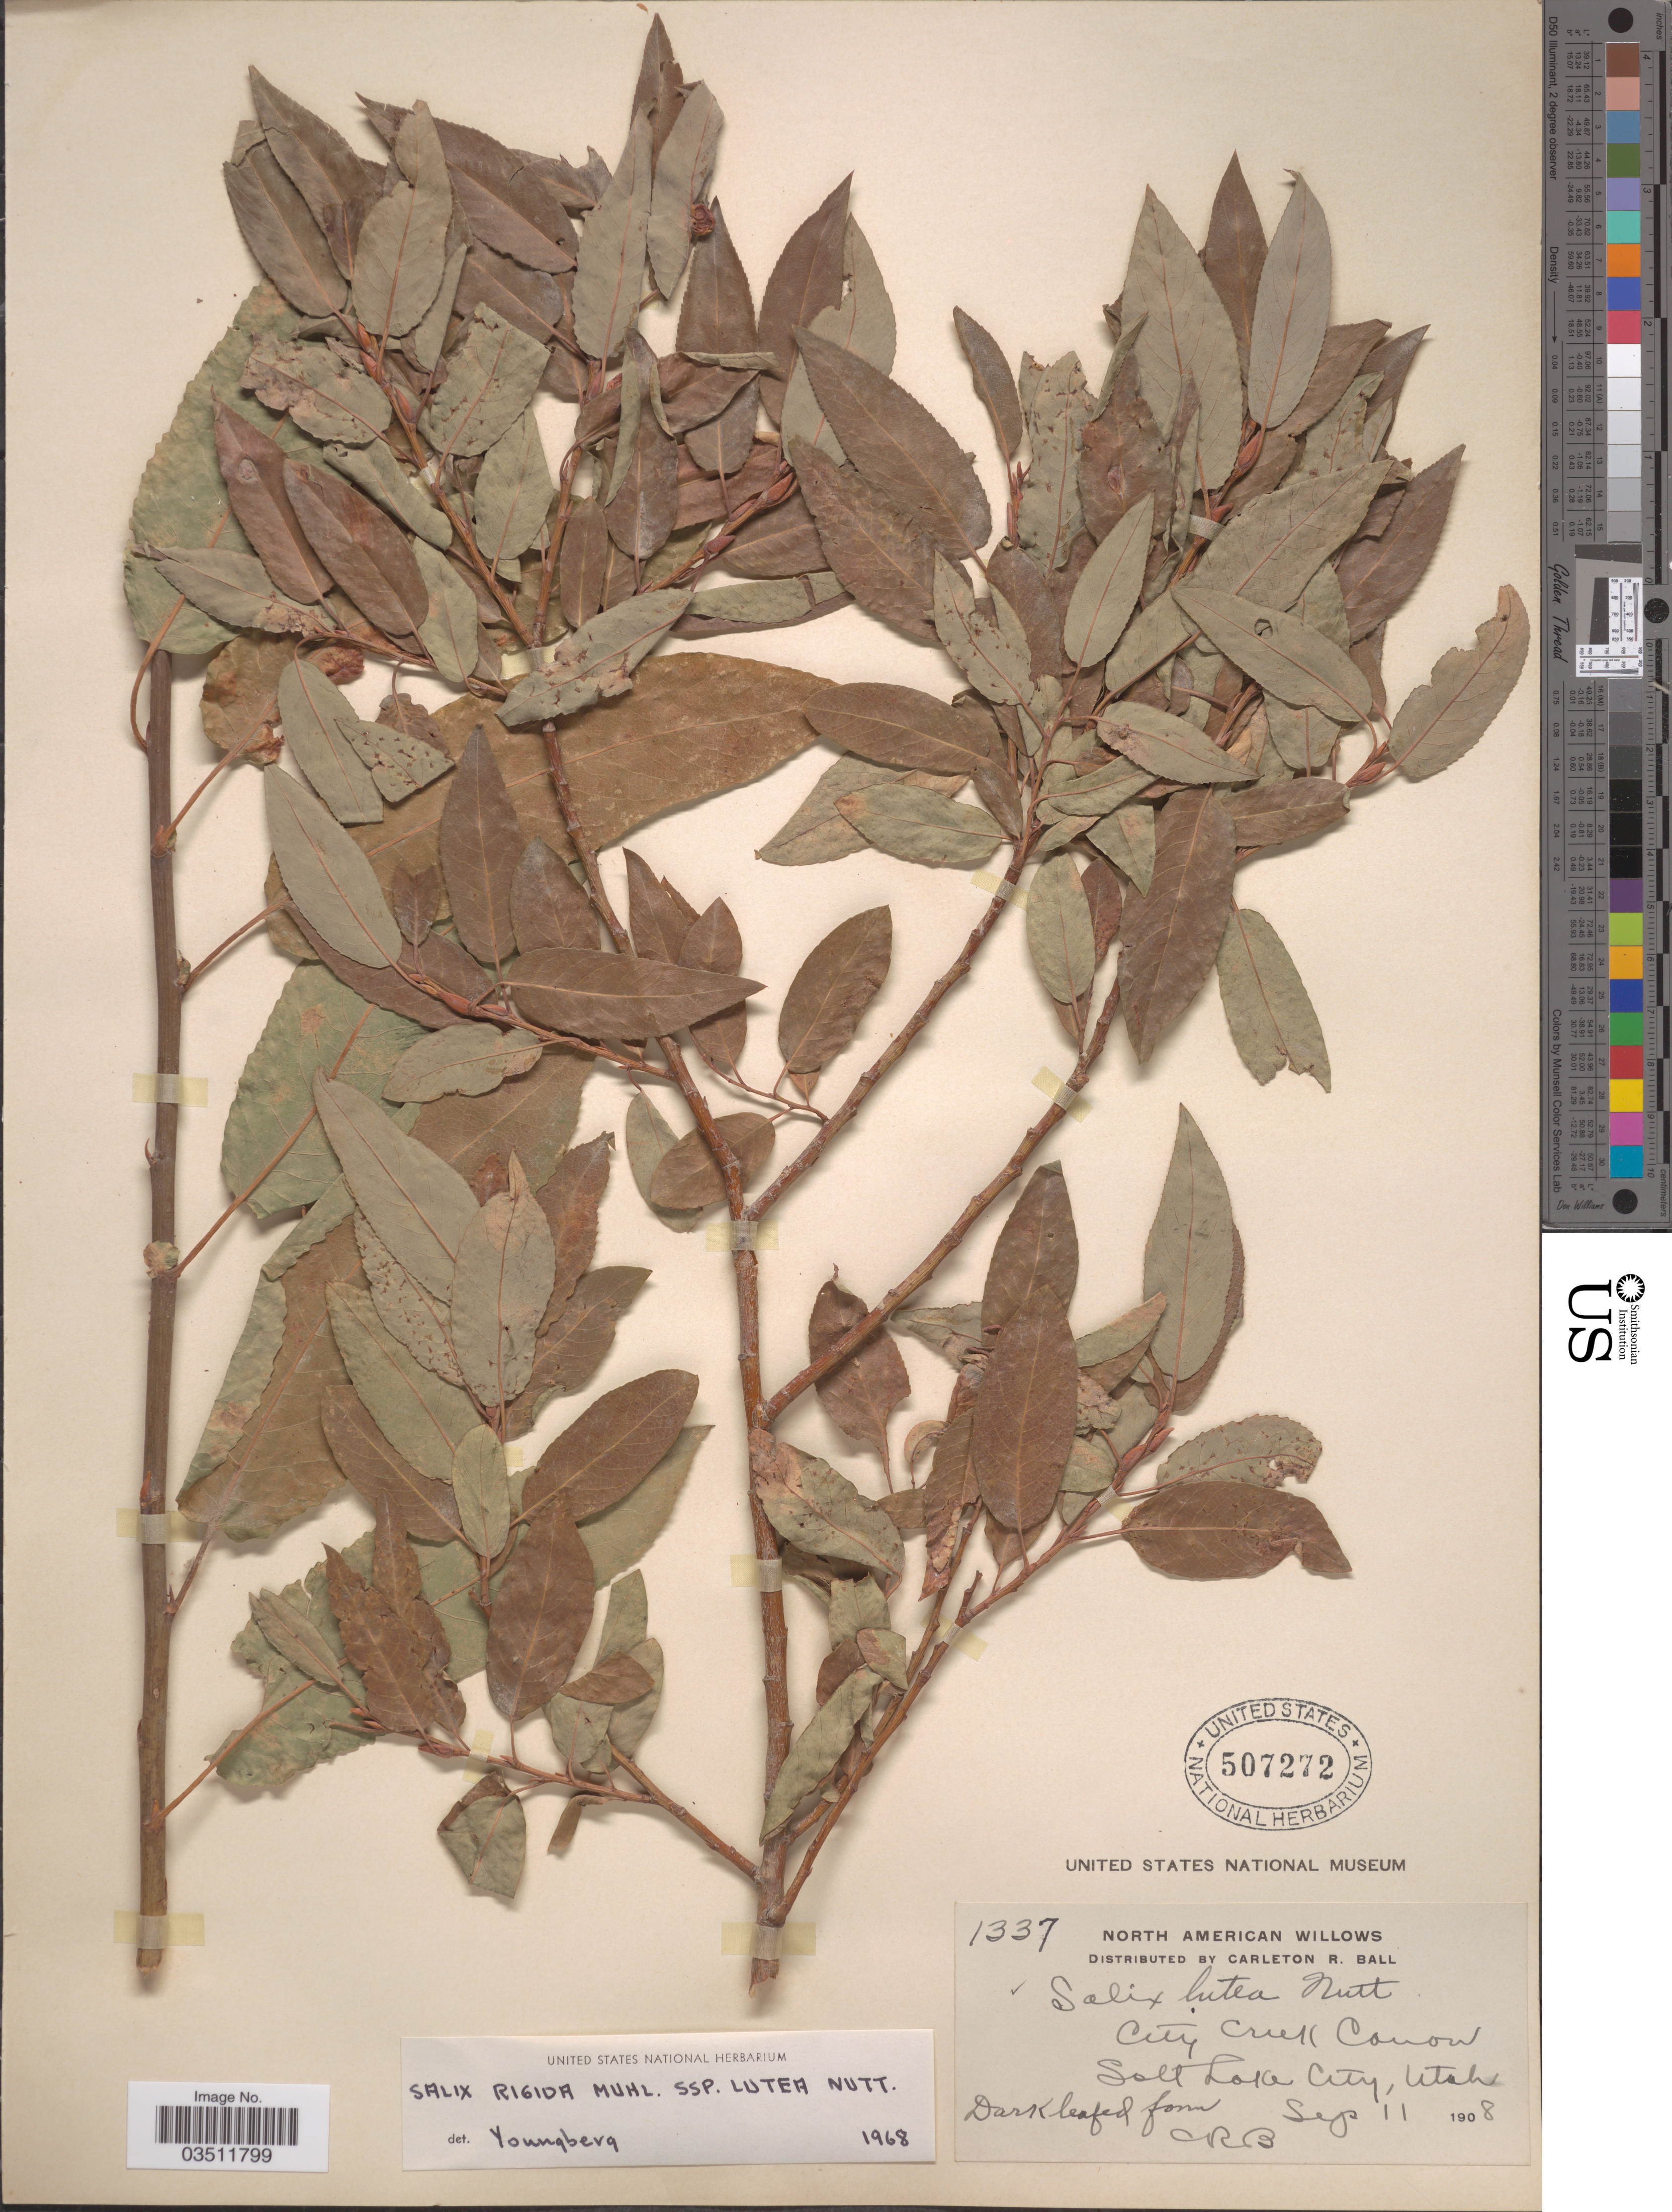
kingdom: Plantae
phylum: Tracheophyta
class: Magnoliopsida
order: Malpighiales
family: Salicaceae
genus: Salix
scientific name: Salix lutea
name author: Nutt.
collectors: C. R. Ball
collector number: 1337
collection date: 1908-09-11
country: United States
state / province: Utah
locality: City Creek Cañon. Salt Lake City.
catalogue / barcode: US 507272